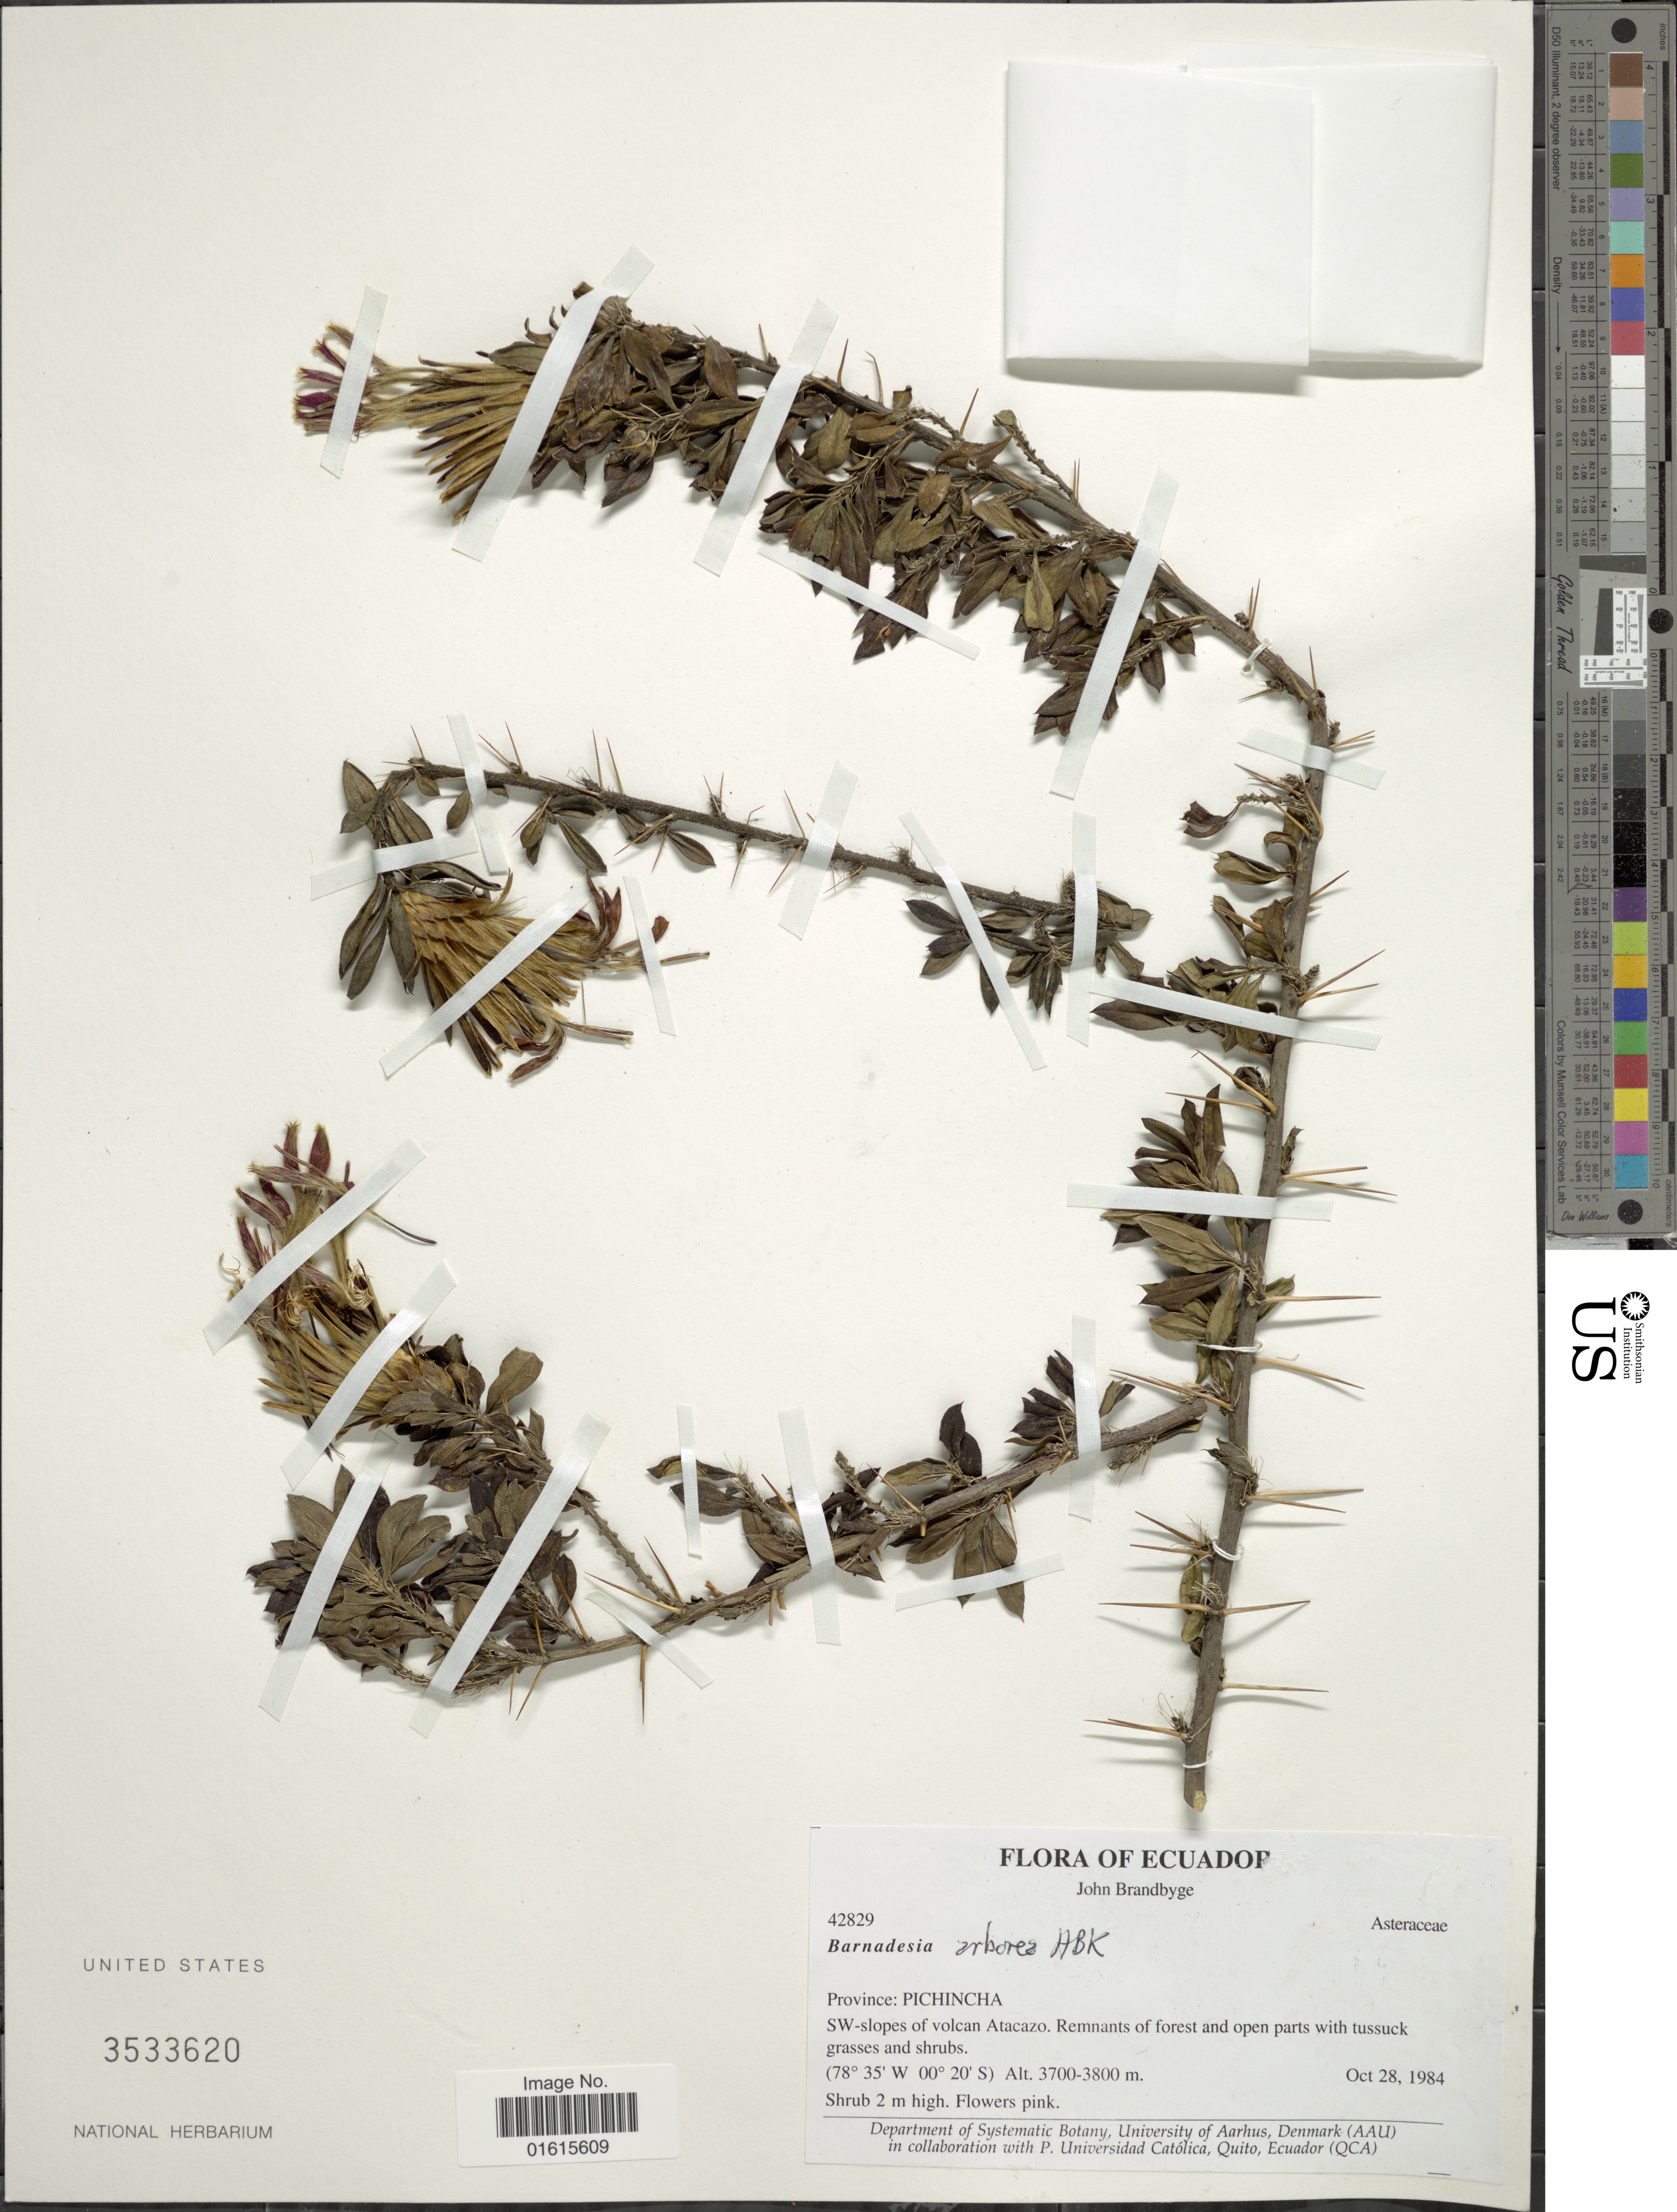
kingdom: Plantae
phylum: Tracheophyta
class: Magnoliopsida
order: Asterales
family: Asteraceae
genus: Barnadesia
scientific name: Barnadesia arborea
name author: Kunth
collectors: J. Brandbyge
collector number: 42829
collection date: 1984-10-28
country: Ecuador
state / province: Pichincha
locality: SW-slopes of volcan Atacazo. Remnants of forest and open parts with tussuck grasses and shrubs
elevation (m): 3700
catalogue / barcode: US 3533620